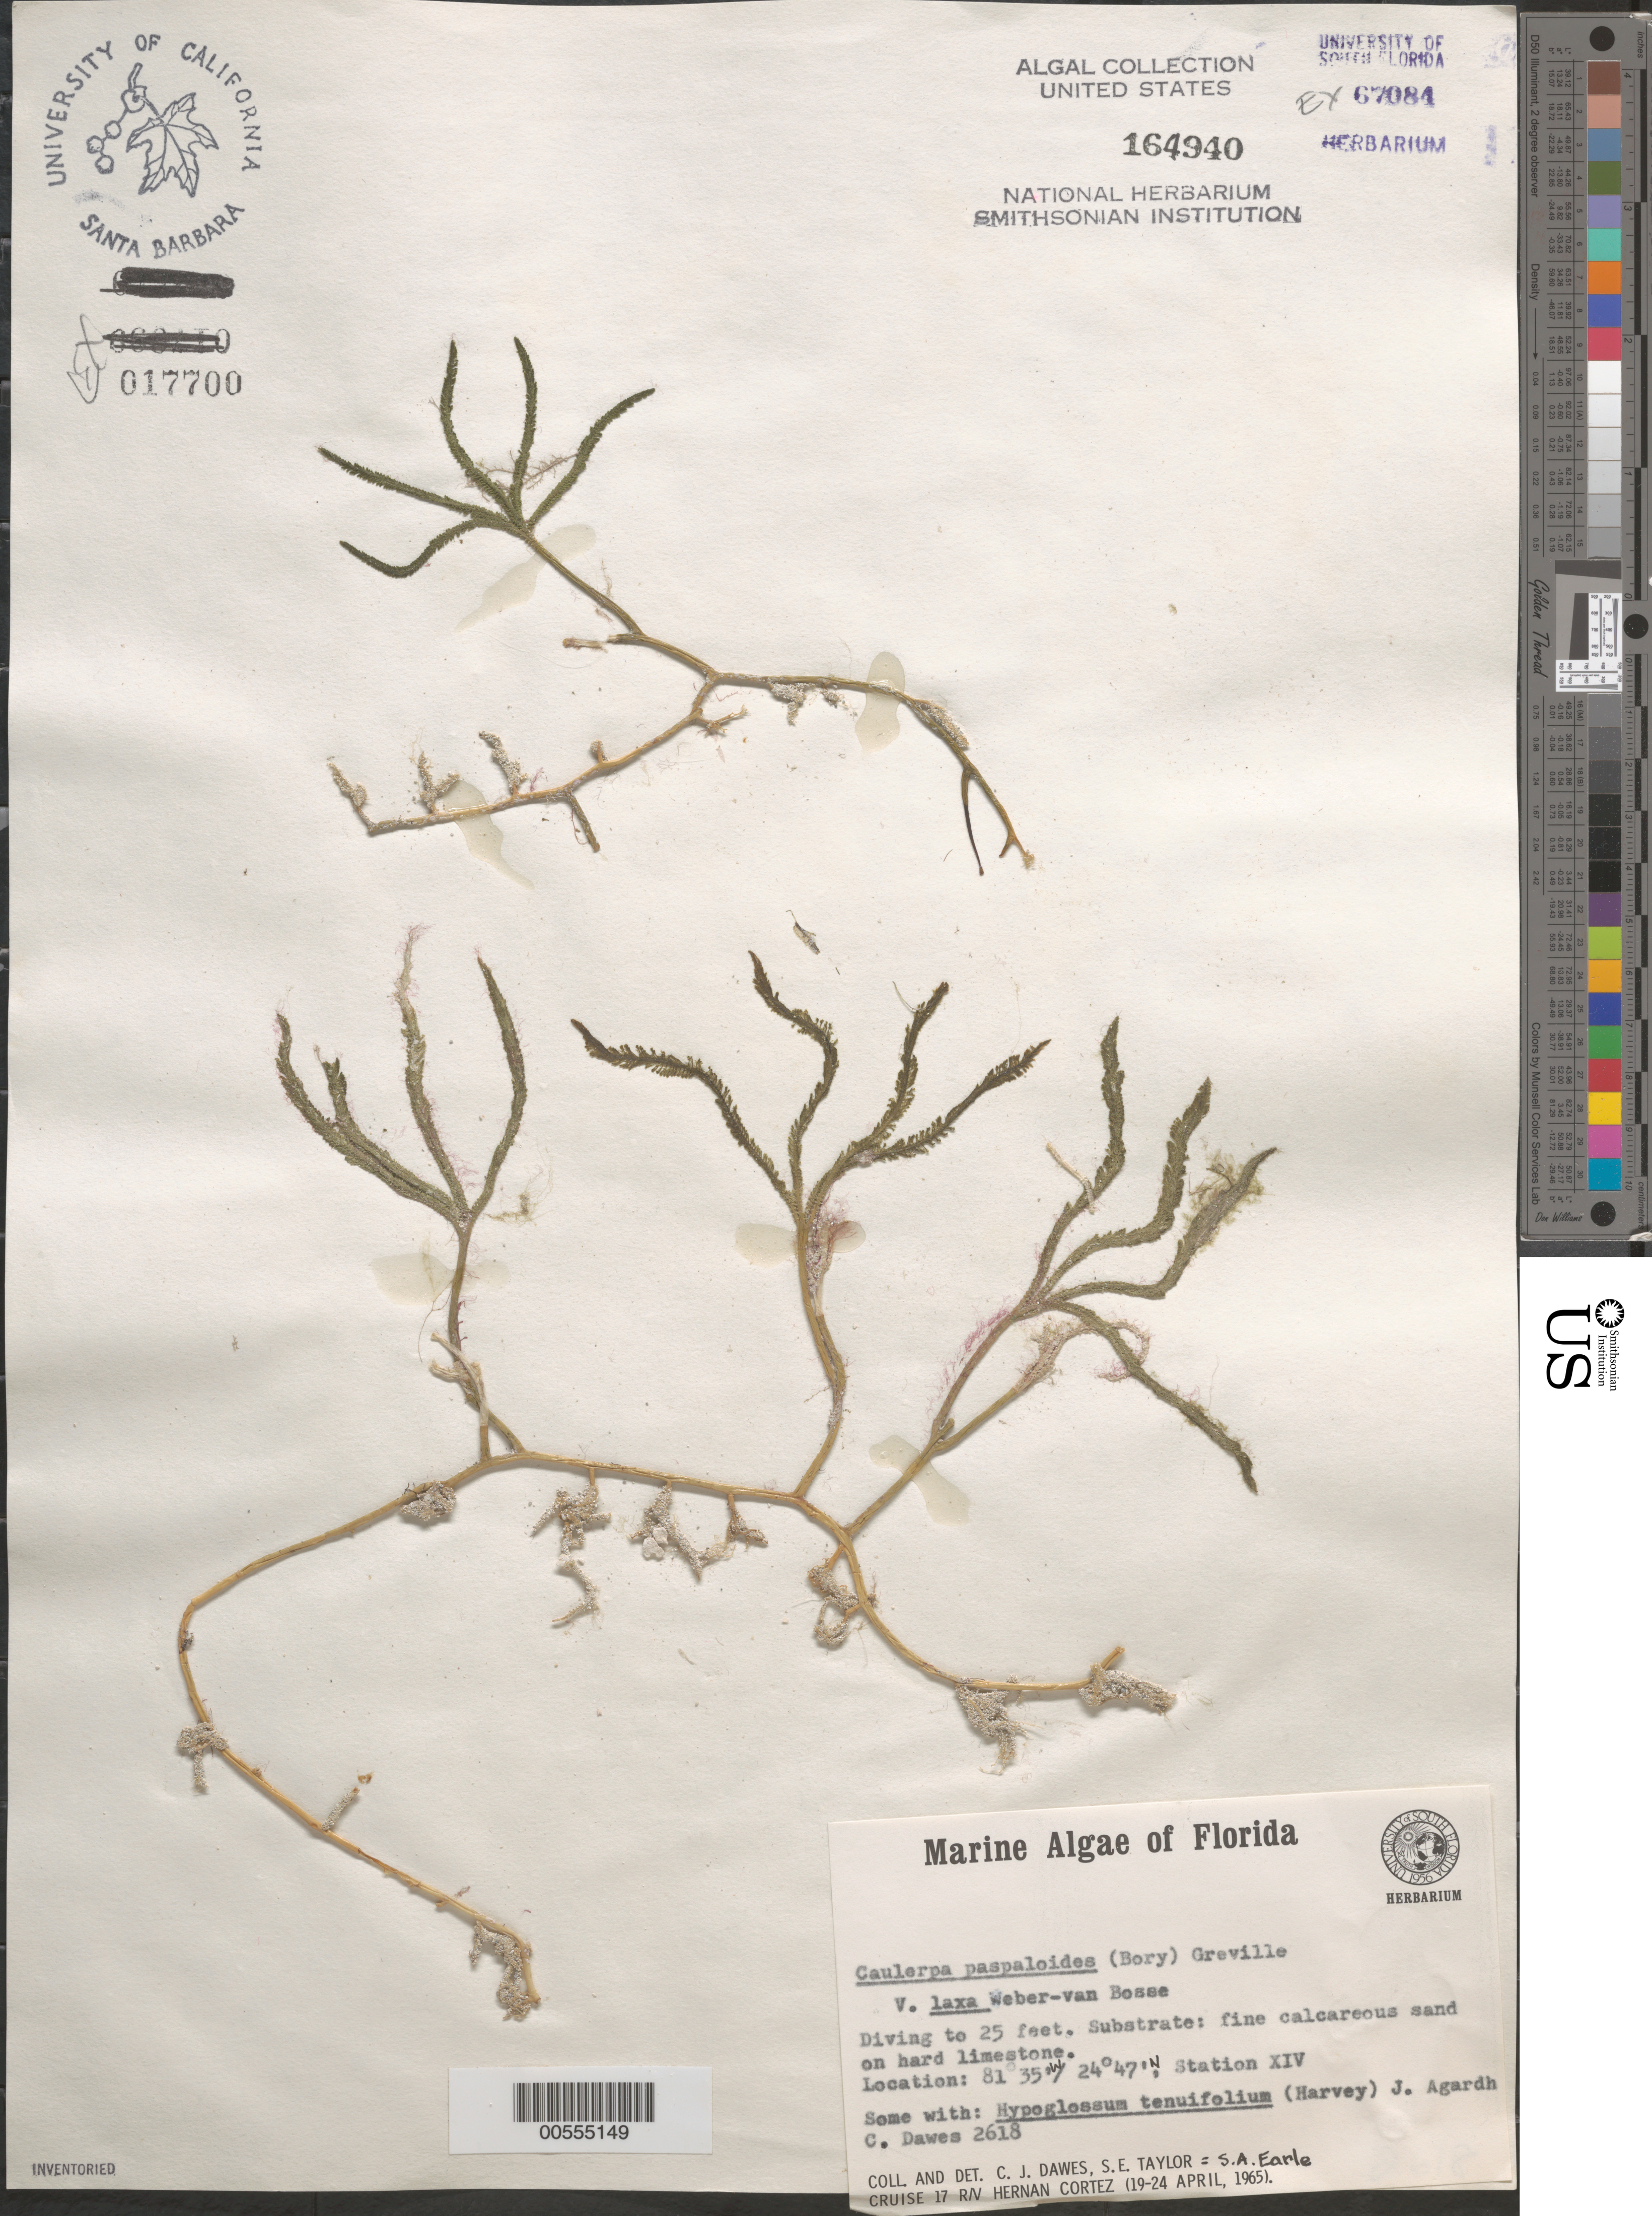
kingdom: Plantae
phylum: Chlorophyta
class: Ulvophyceae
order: Bryopsidales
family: Caulerpaceae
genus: Caulerpa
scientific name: Caulerpa paspaloides var. laxa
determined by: Dawes, C. J.; Earle, S. A.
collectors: C. Dawes & S. A. Earle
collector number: Cjd 2618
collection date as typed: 19 Apr 1965 to 24 Apr 1965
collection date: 1965-04-19/1965-04-24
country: United States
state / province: Florida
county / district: Monroe County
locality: North of Florida Keys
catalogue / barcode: US 164940